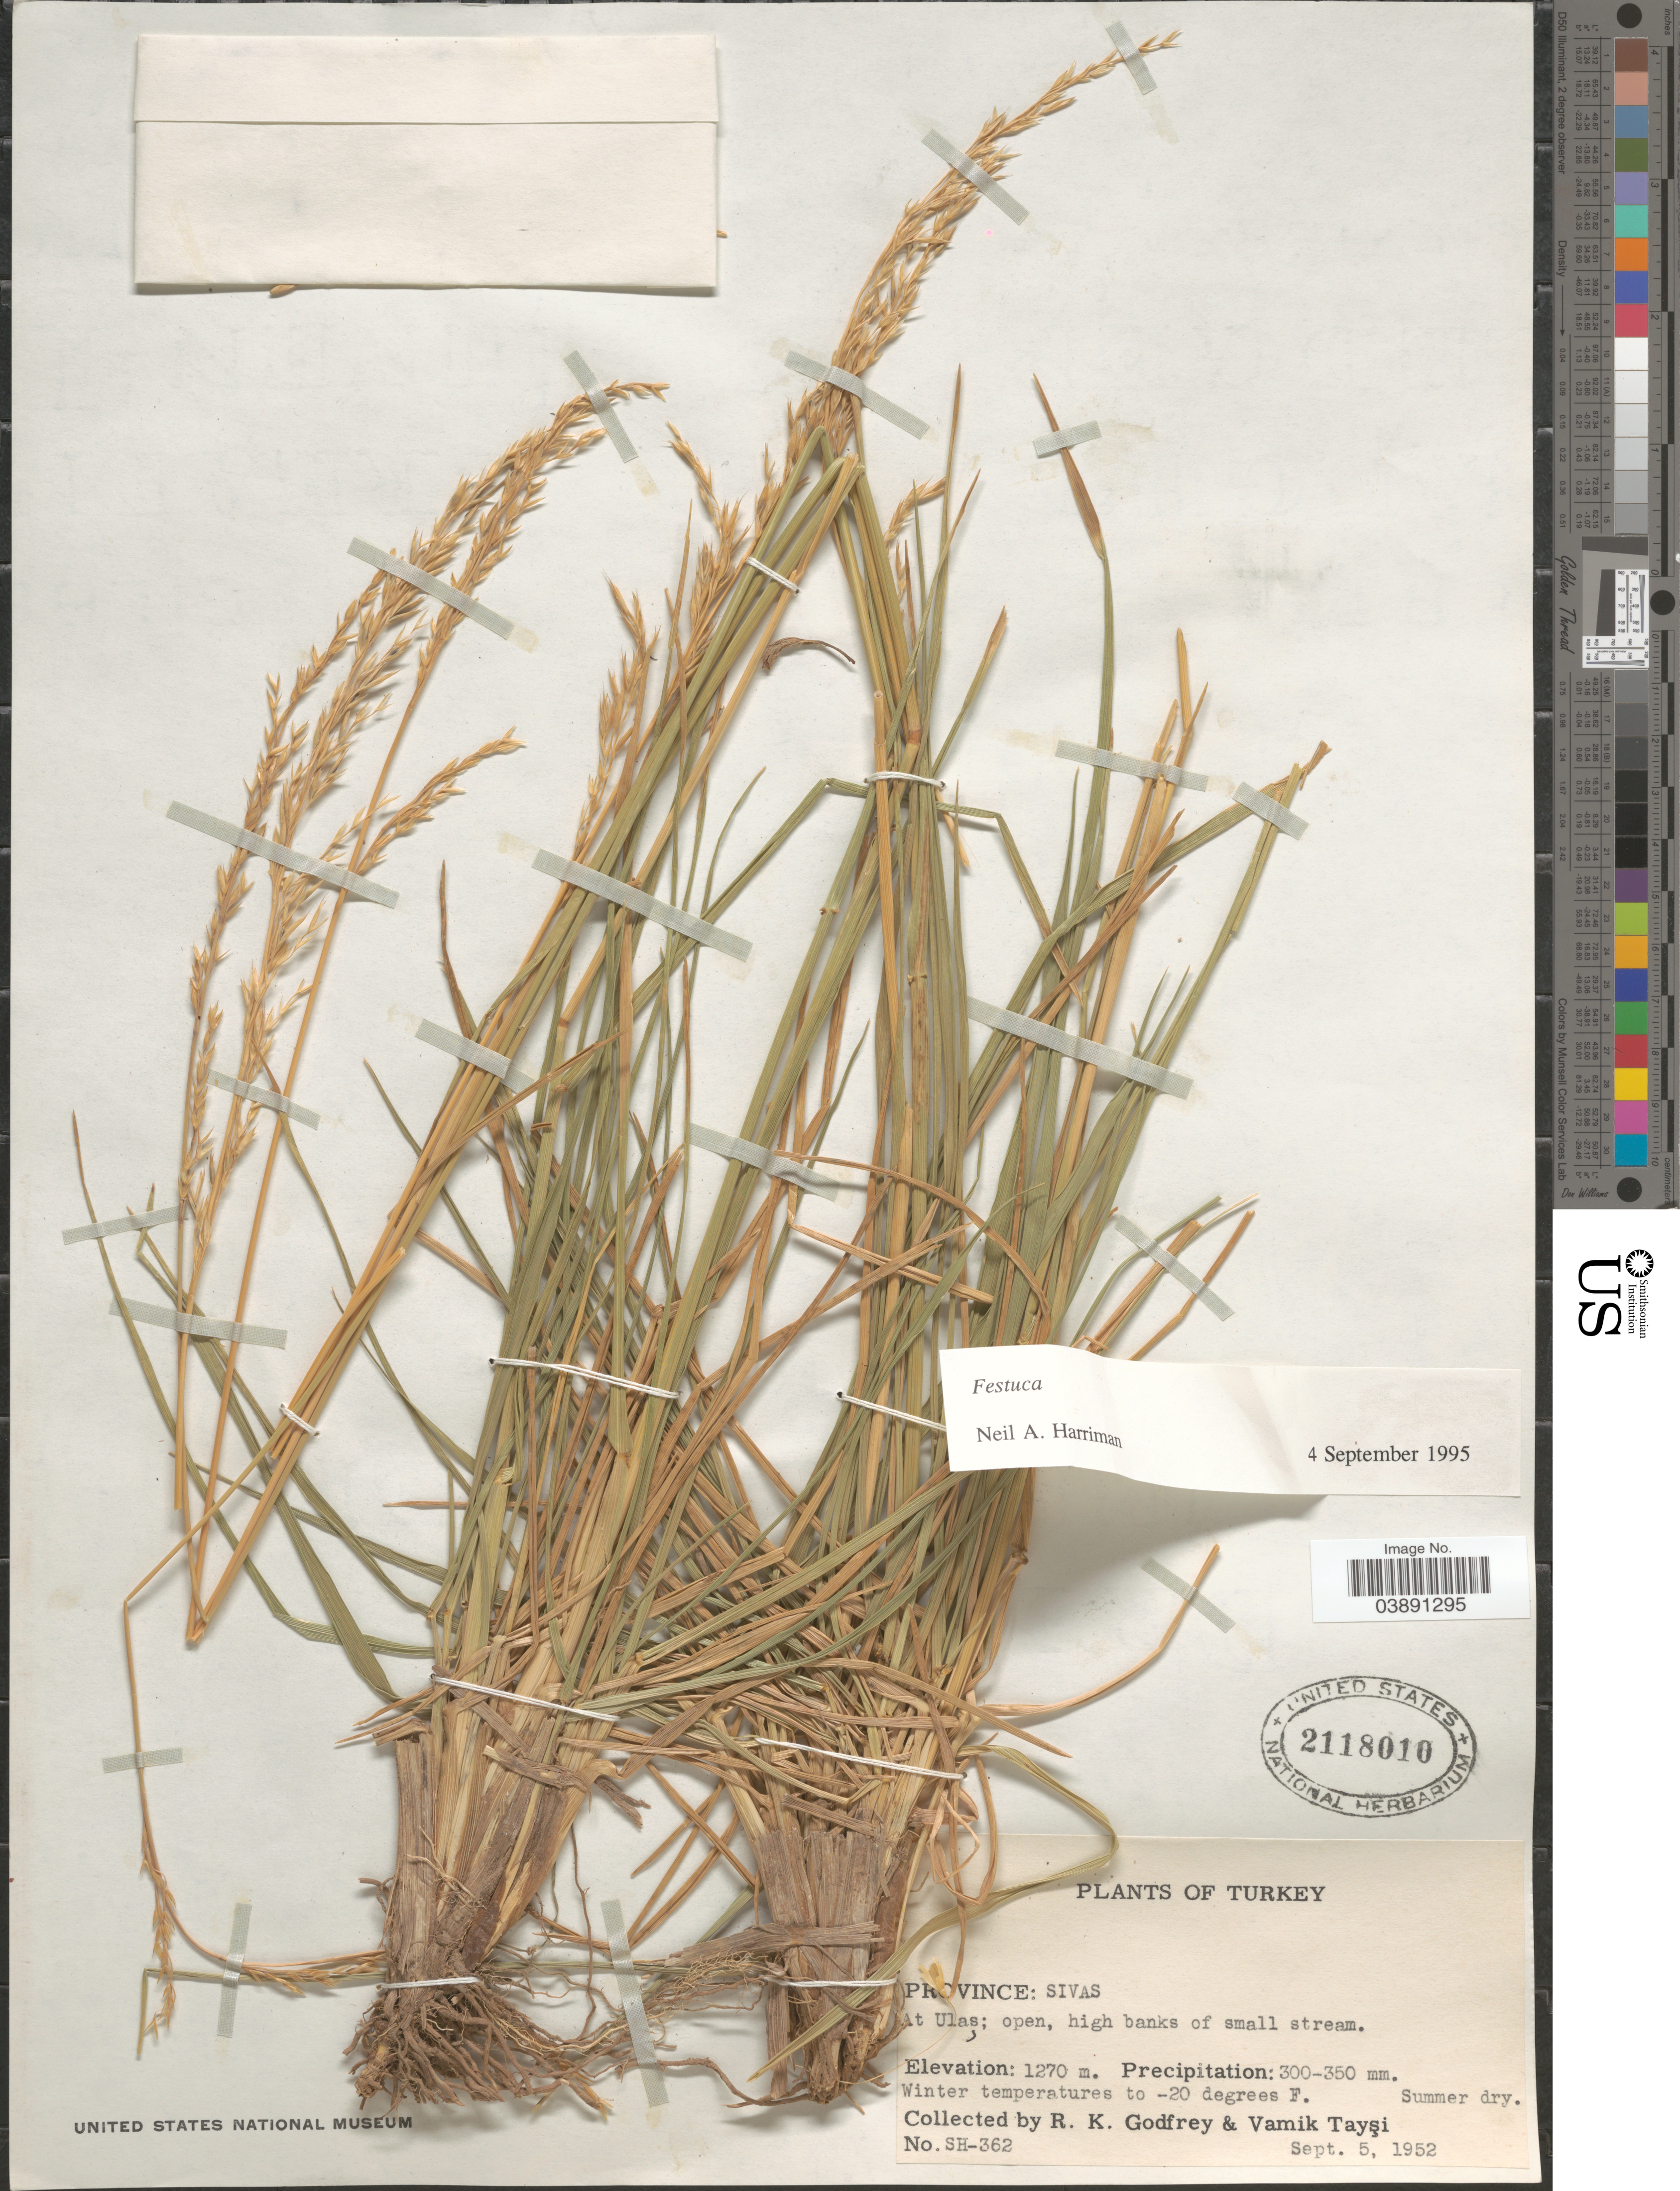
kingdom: Plantae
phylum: Tracheophyta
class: Liliopsida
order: Poales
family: Poaceae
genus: Festuca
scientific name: Festuca sp.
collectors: R. K. Godfrey & V. Taysi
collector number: SH-362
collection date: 1952-09-05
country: Turkey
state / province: Sivas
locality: At Ulas.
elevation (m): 1270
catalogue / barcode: US 2118010